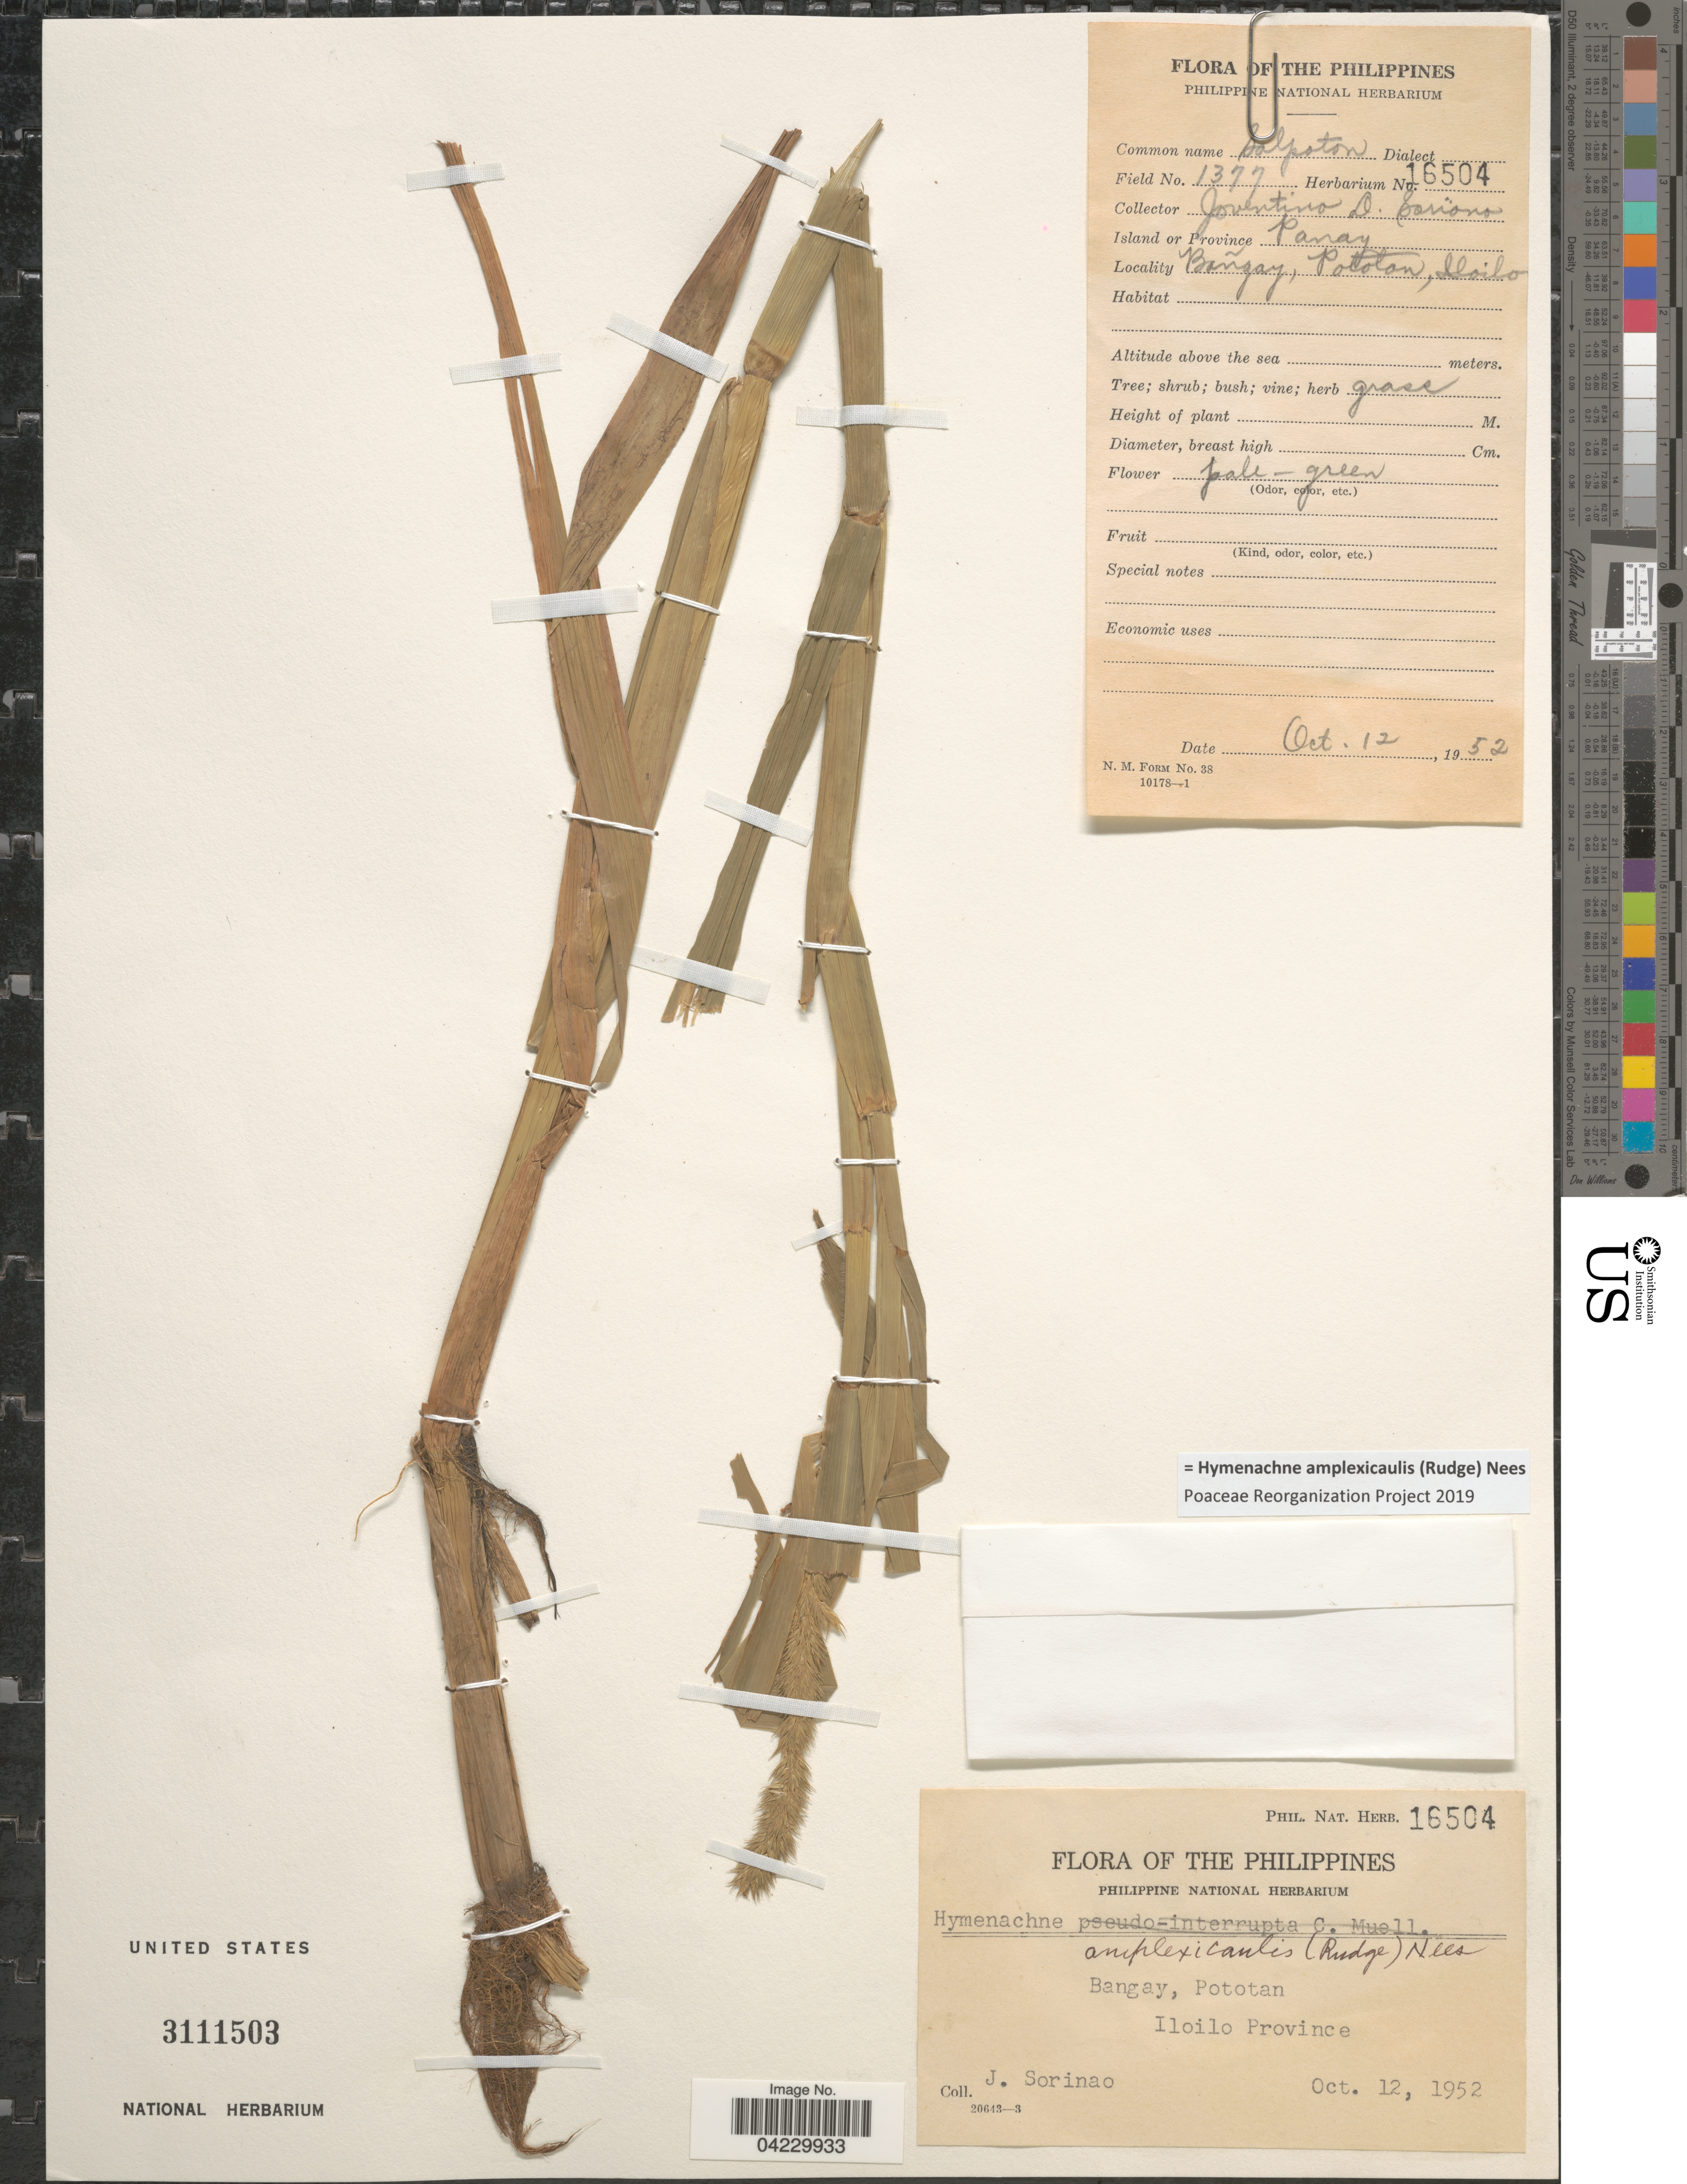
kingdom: Plantae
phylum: Tracheophyta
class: Liliopsida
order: Poales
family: Poaceae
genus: Hymenachne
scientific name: Hymenachne amplexicaulis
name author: (Rudge) Nees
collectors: J. Soriano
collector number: Phil. Nat. Herb. 16504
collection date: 1952-10-12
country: Philippines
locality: Bangay, Pototan. Iloilo Province. Panay.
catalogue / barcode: US 3111503